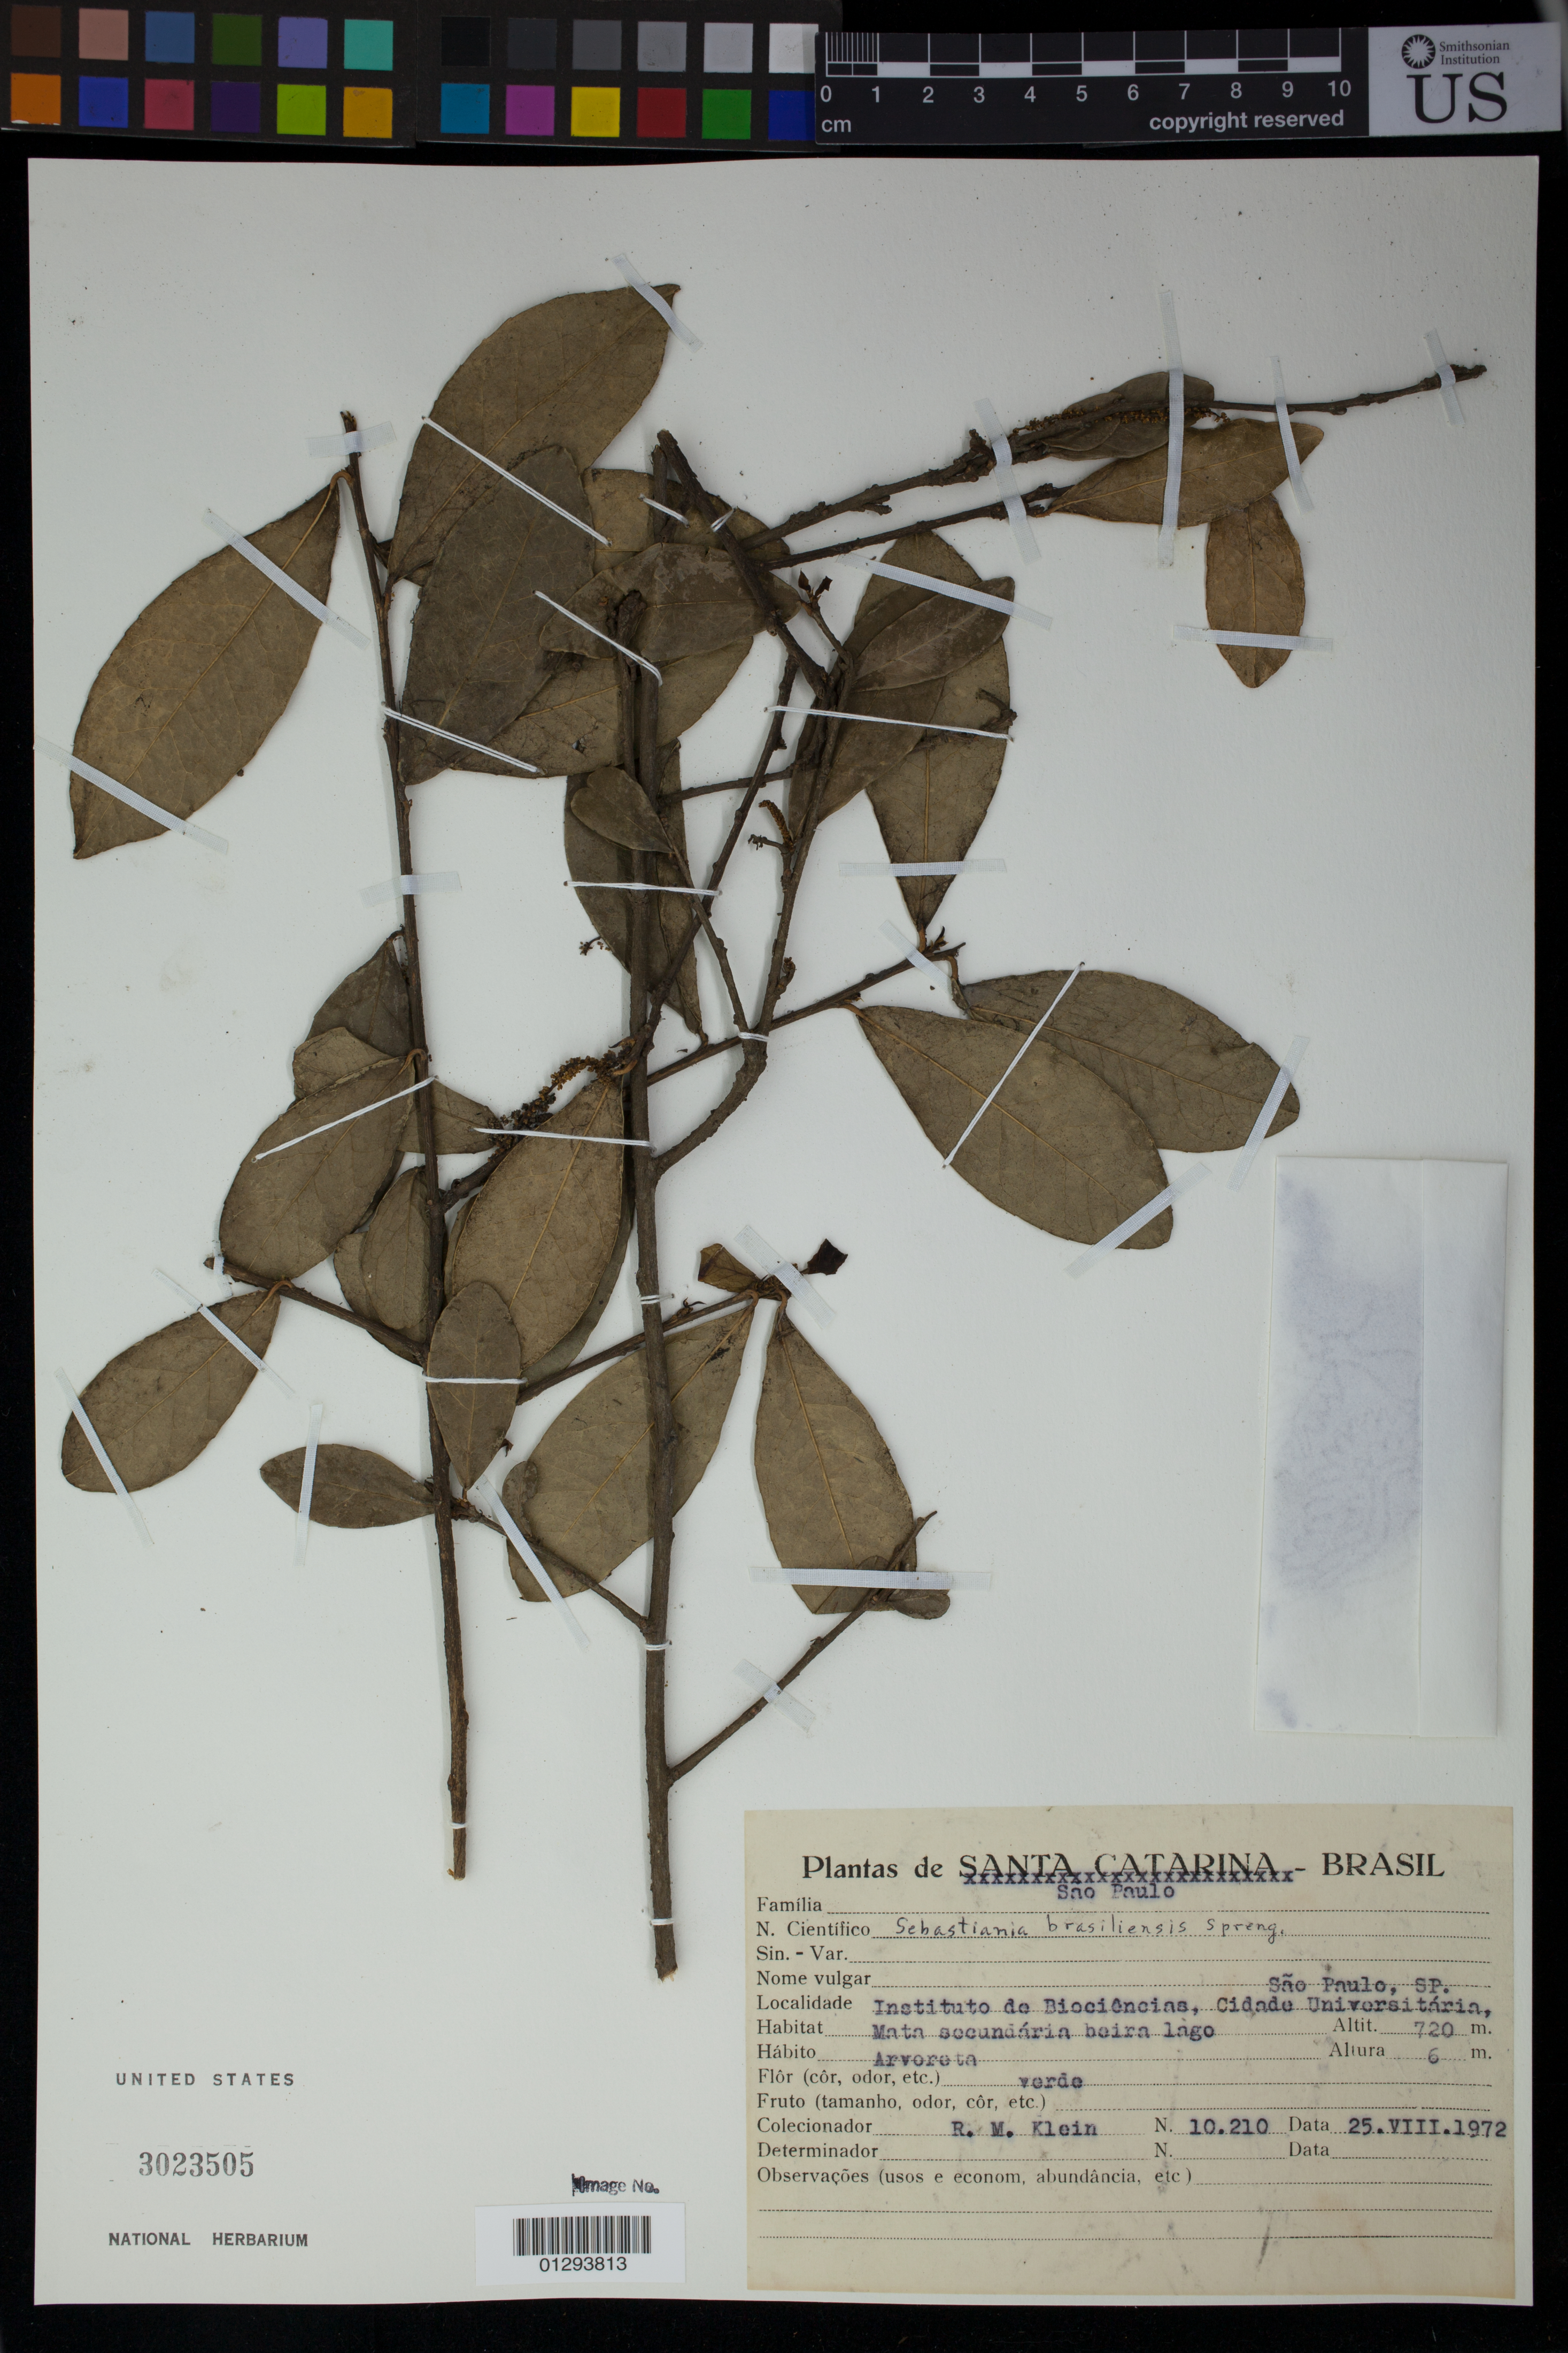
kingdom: Plantae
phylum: Tracheophyta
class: Magnoliopsida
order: Malpighiales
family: Euphorbiaceae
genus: Sebastiania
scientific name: Sebastiania brasiliensis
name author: Spreng.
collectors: R. M. Klein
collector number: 10210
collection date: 1972-08-25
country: Brazil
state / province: São Paulo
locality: Instituto de Biociencias, Cidade Universitaria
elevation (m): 720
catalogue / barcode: US 3023505